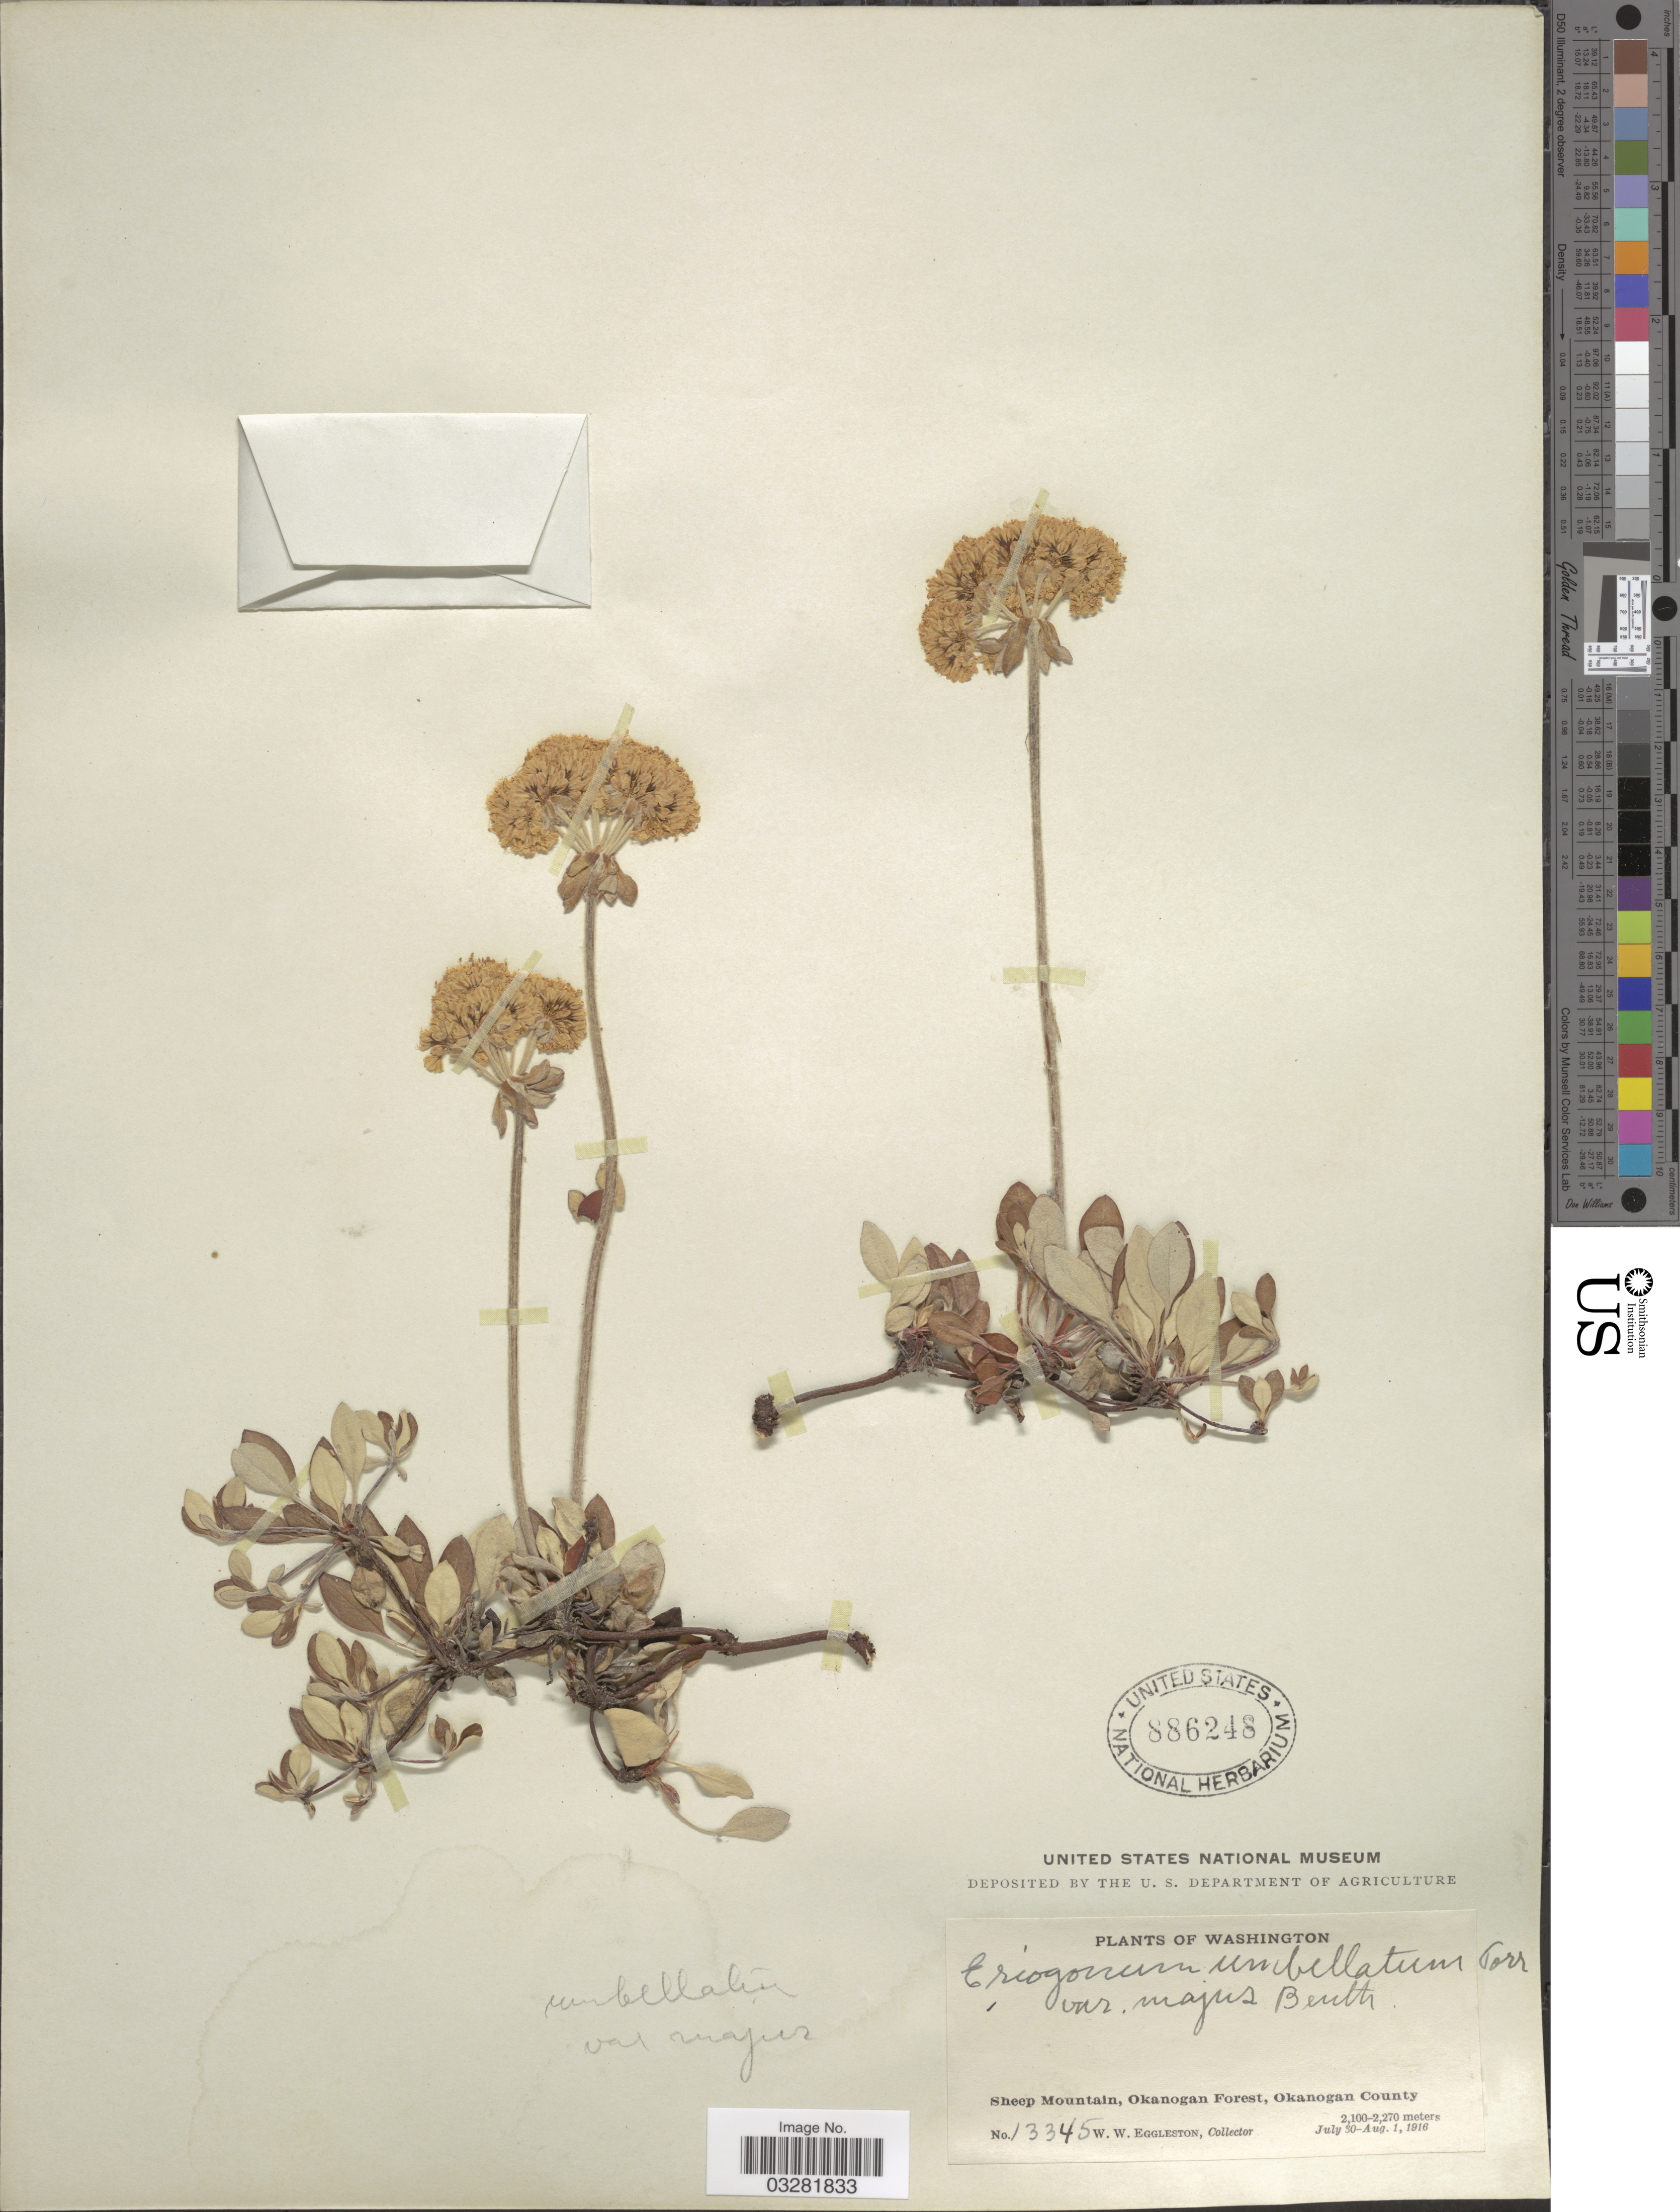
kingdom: Plantae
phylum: Tracheophyta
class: Magnoliopsida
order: Caryophyllales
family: Polygonaceae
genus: Eriogonum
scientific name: Eriogonum umbellatum var. subalpinum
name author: M.E. Jones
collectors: W. W. Eggleston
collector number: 13345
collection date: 1916-07-30/1916-08-01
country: United States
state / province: Washington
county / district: Okanogan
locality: Sheep Mountain, Okanogan Forest, Okanogan County.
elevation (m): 2100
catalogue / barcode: US 886248